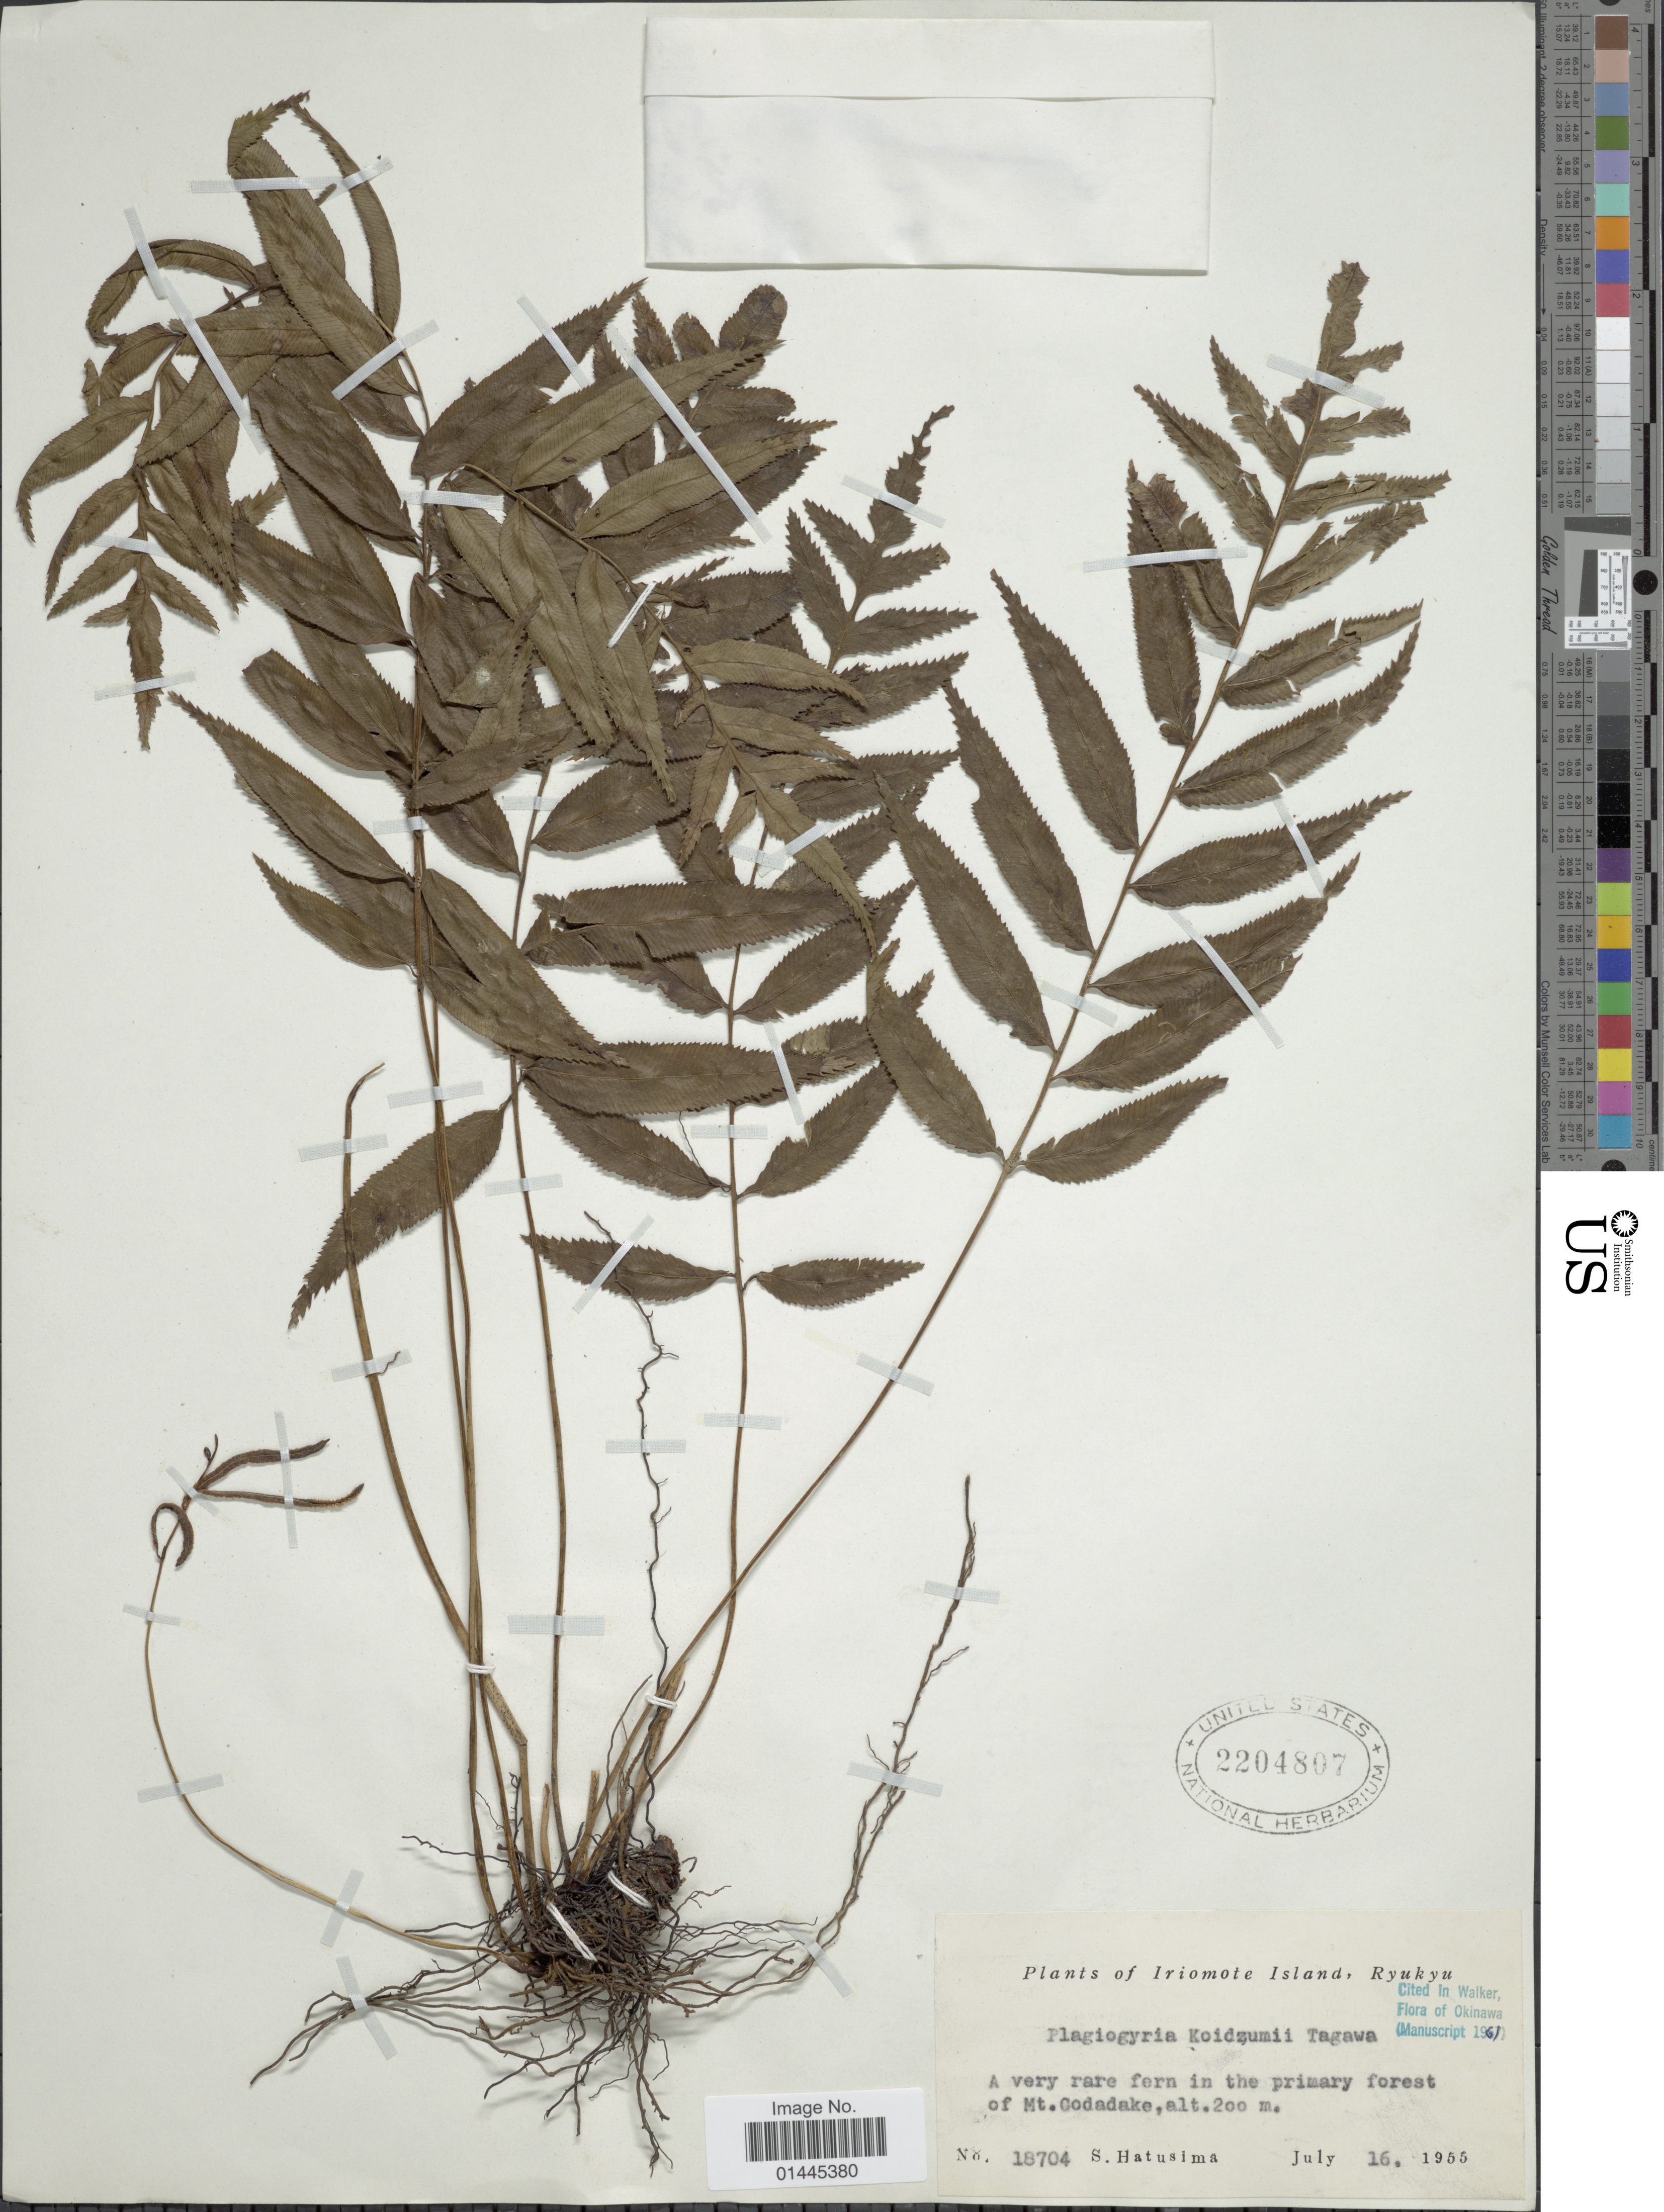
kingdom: Plantae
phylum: Tracheophyta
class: Polypodiopsida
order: Cyatheales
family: Plagiogyriaceae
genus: Plagiogyria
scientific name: Plagiogyria koidzumii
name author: Tagawa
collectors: S. Hatusima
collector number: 18704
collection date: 1955-07-16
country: Japan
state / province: Okinawa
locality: Iriomote Island, Ryukyu, forest of Mt. Godadake.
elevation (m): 200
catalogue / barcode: US 2204807